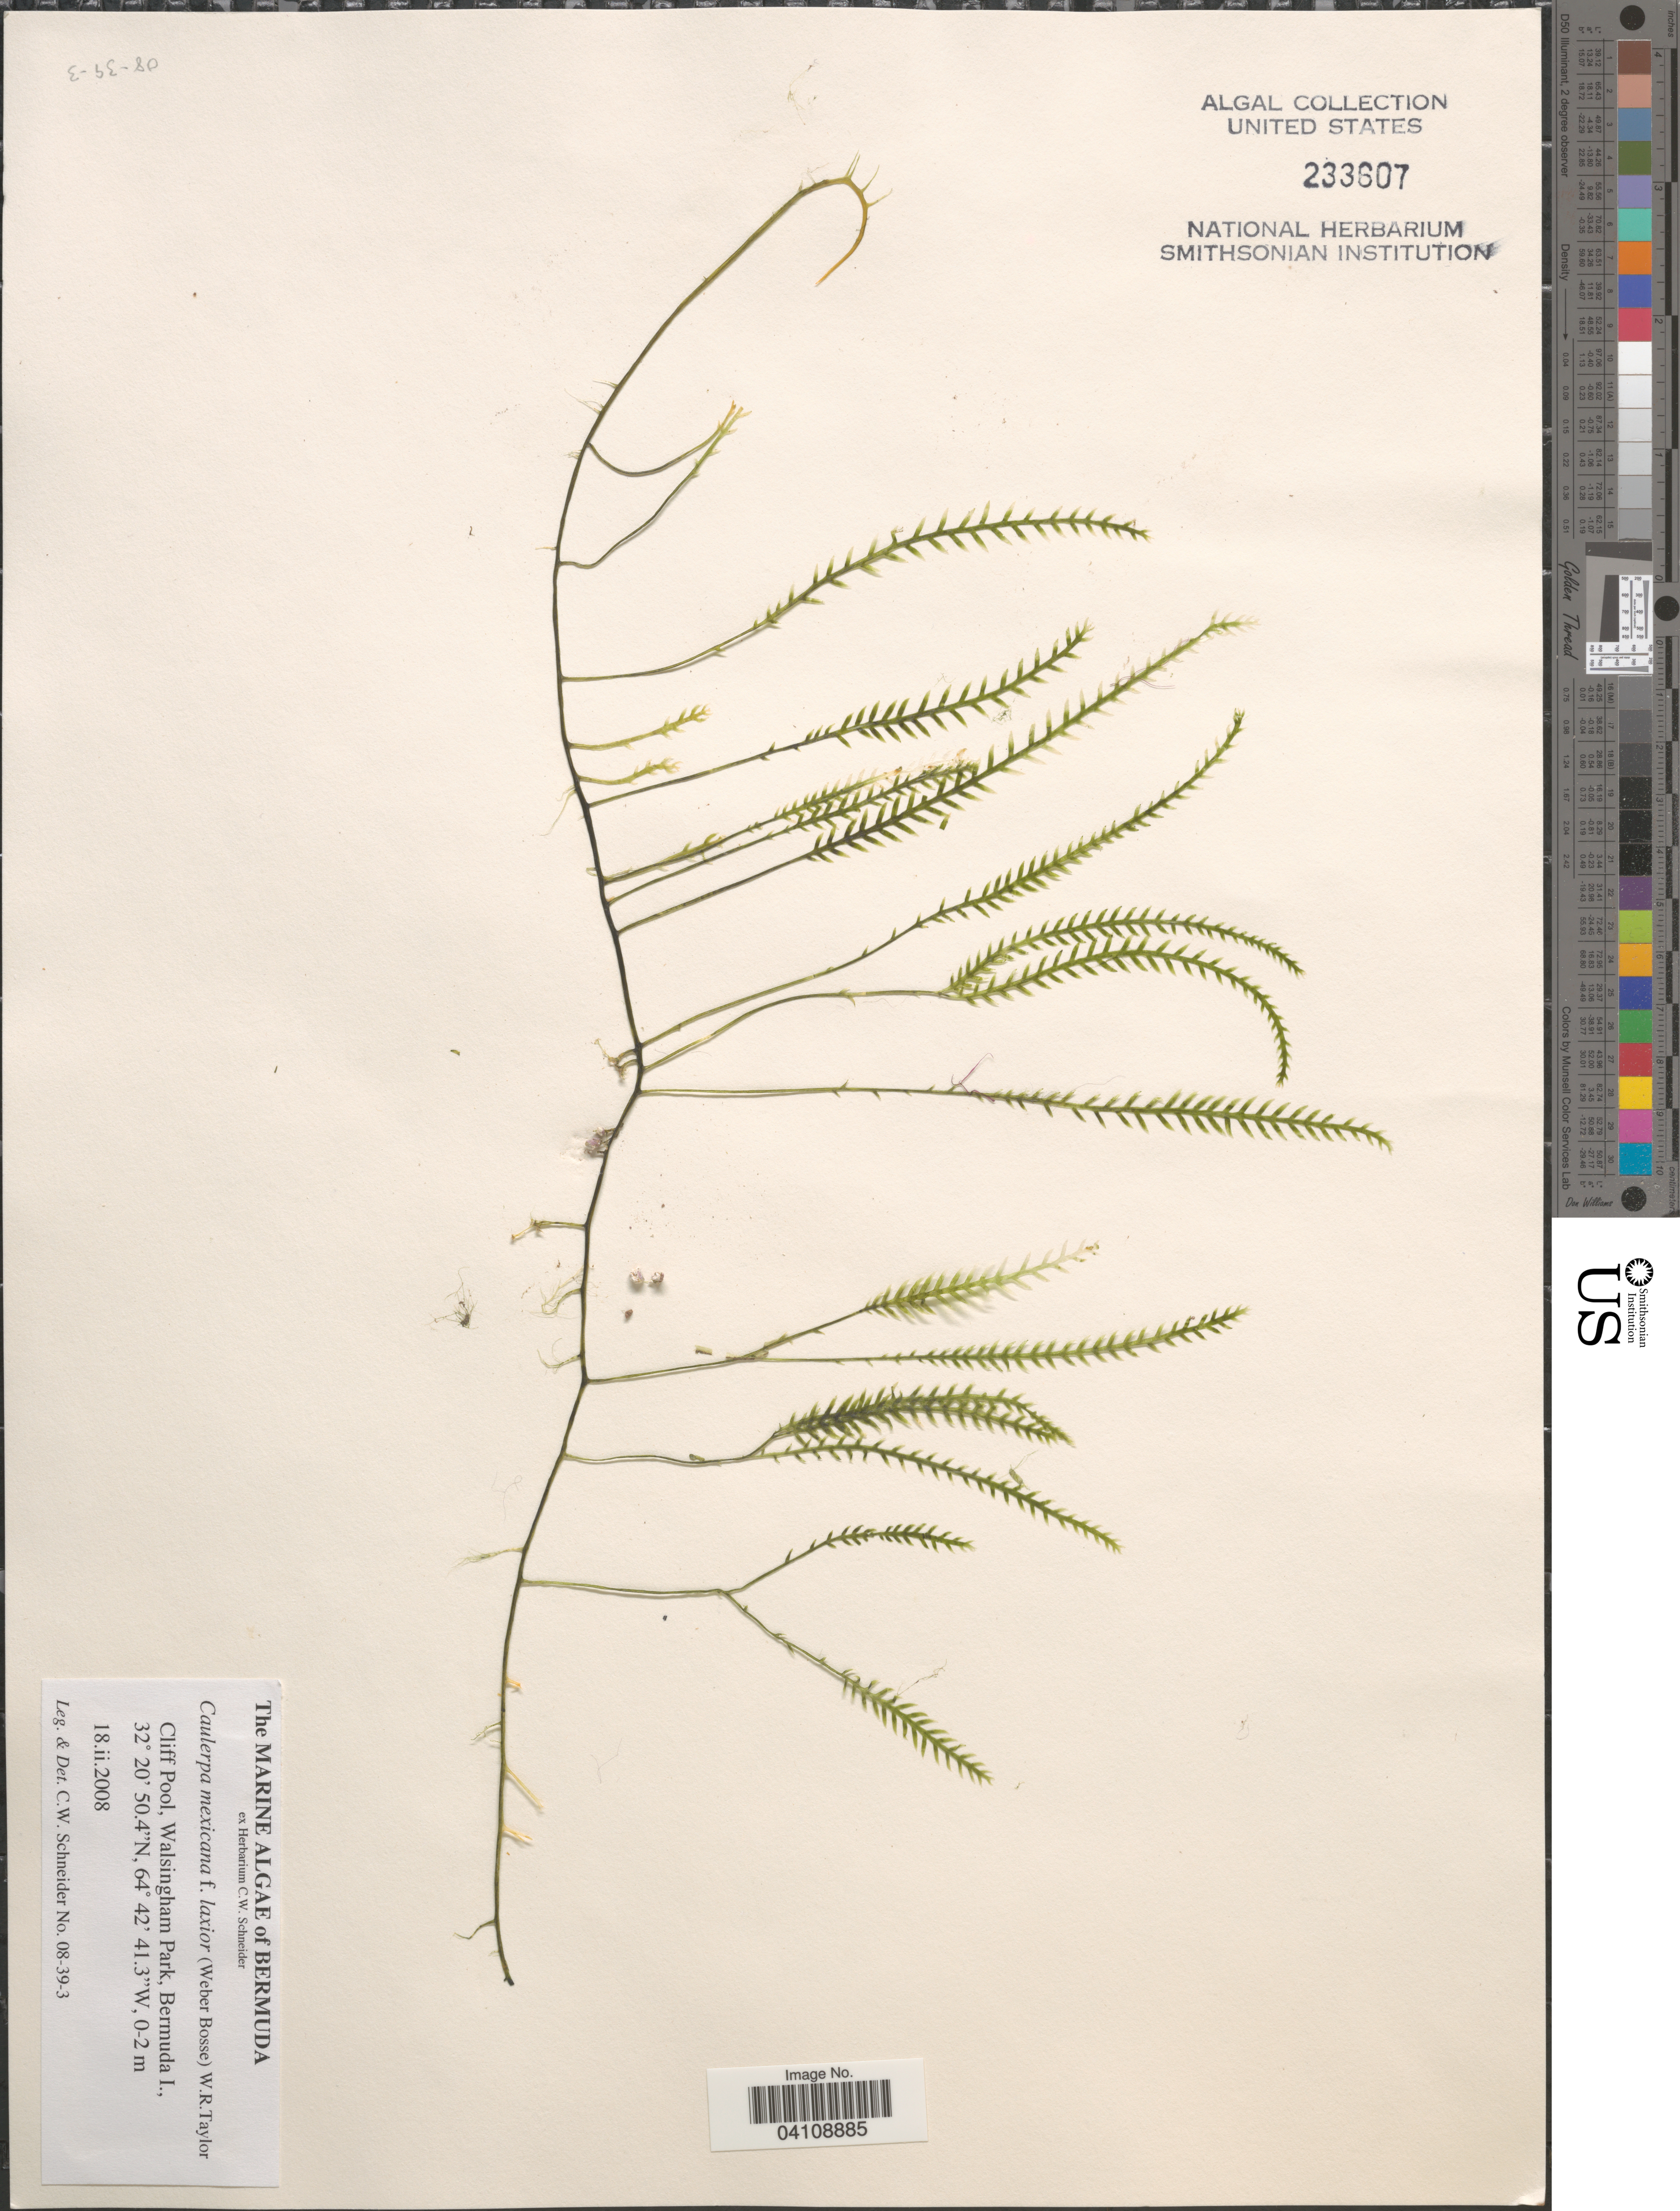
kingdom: Plantae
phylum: Chlorophyta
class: Ulvophyceae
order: Bryopsidales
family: Caulerpaceae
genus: Caulerpa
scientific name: Caulerpa mexicana f. laxior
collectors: C. W.Schneider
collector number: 08-39-3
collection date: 2008-02-18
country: Bermuda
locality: Cliff Pool, Walsingham Park, Bermuda I.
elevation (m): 0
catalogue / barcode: US 233607